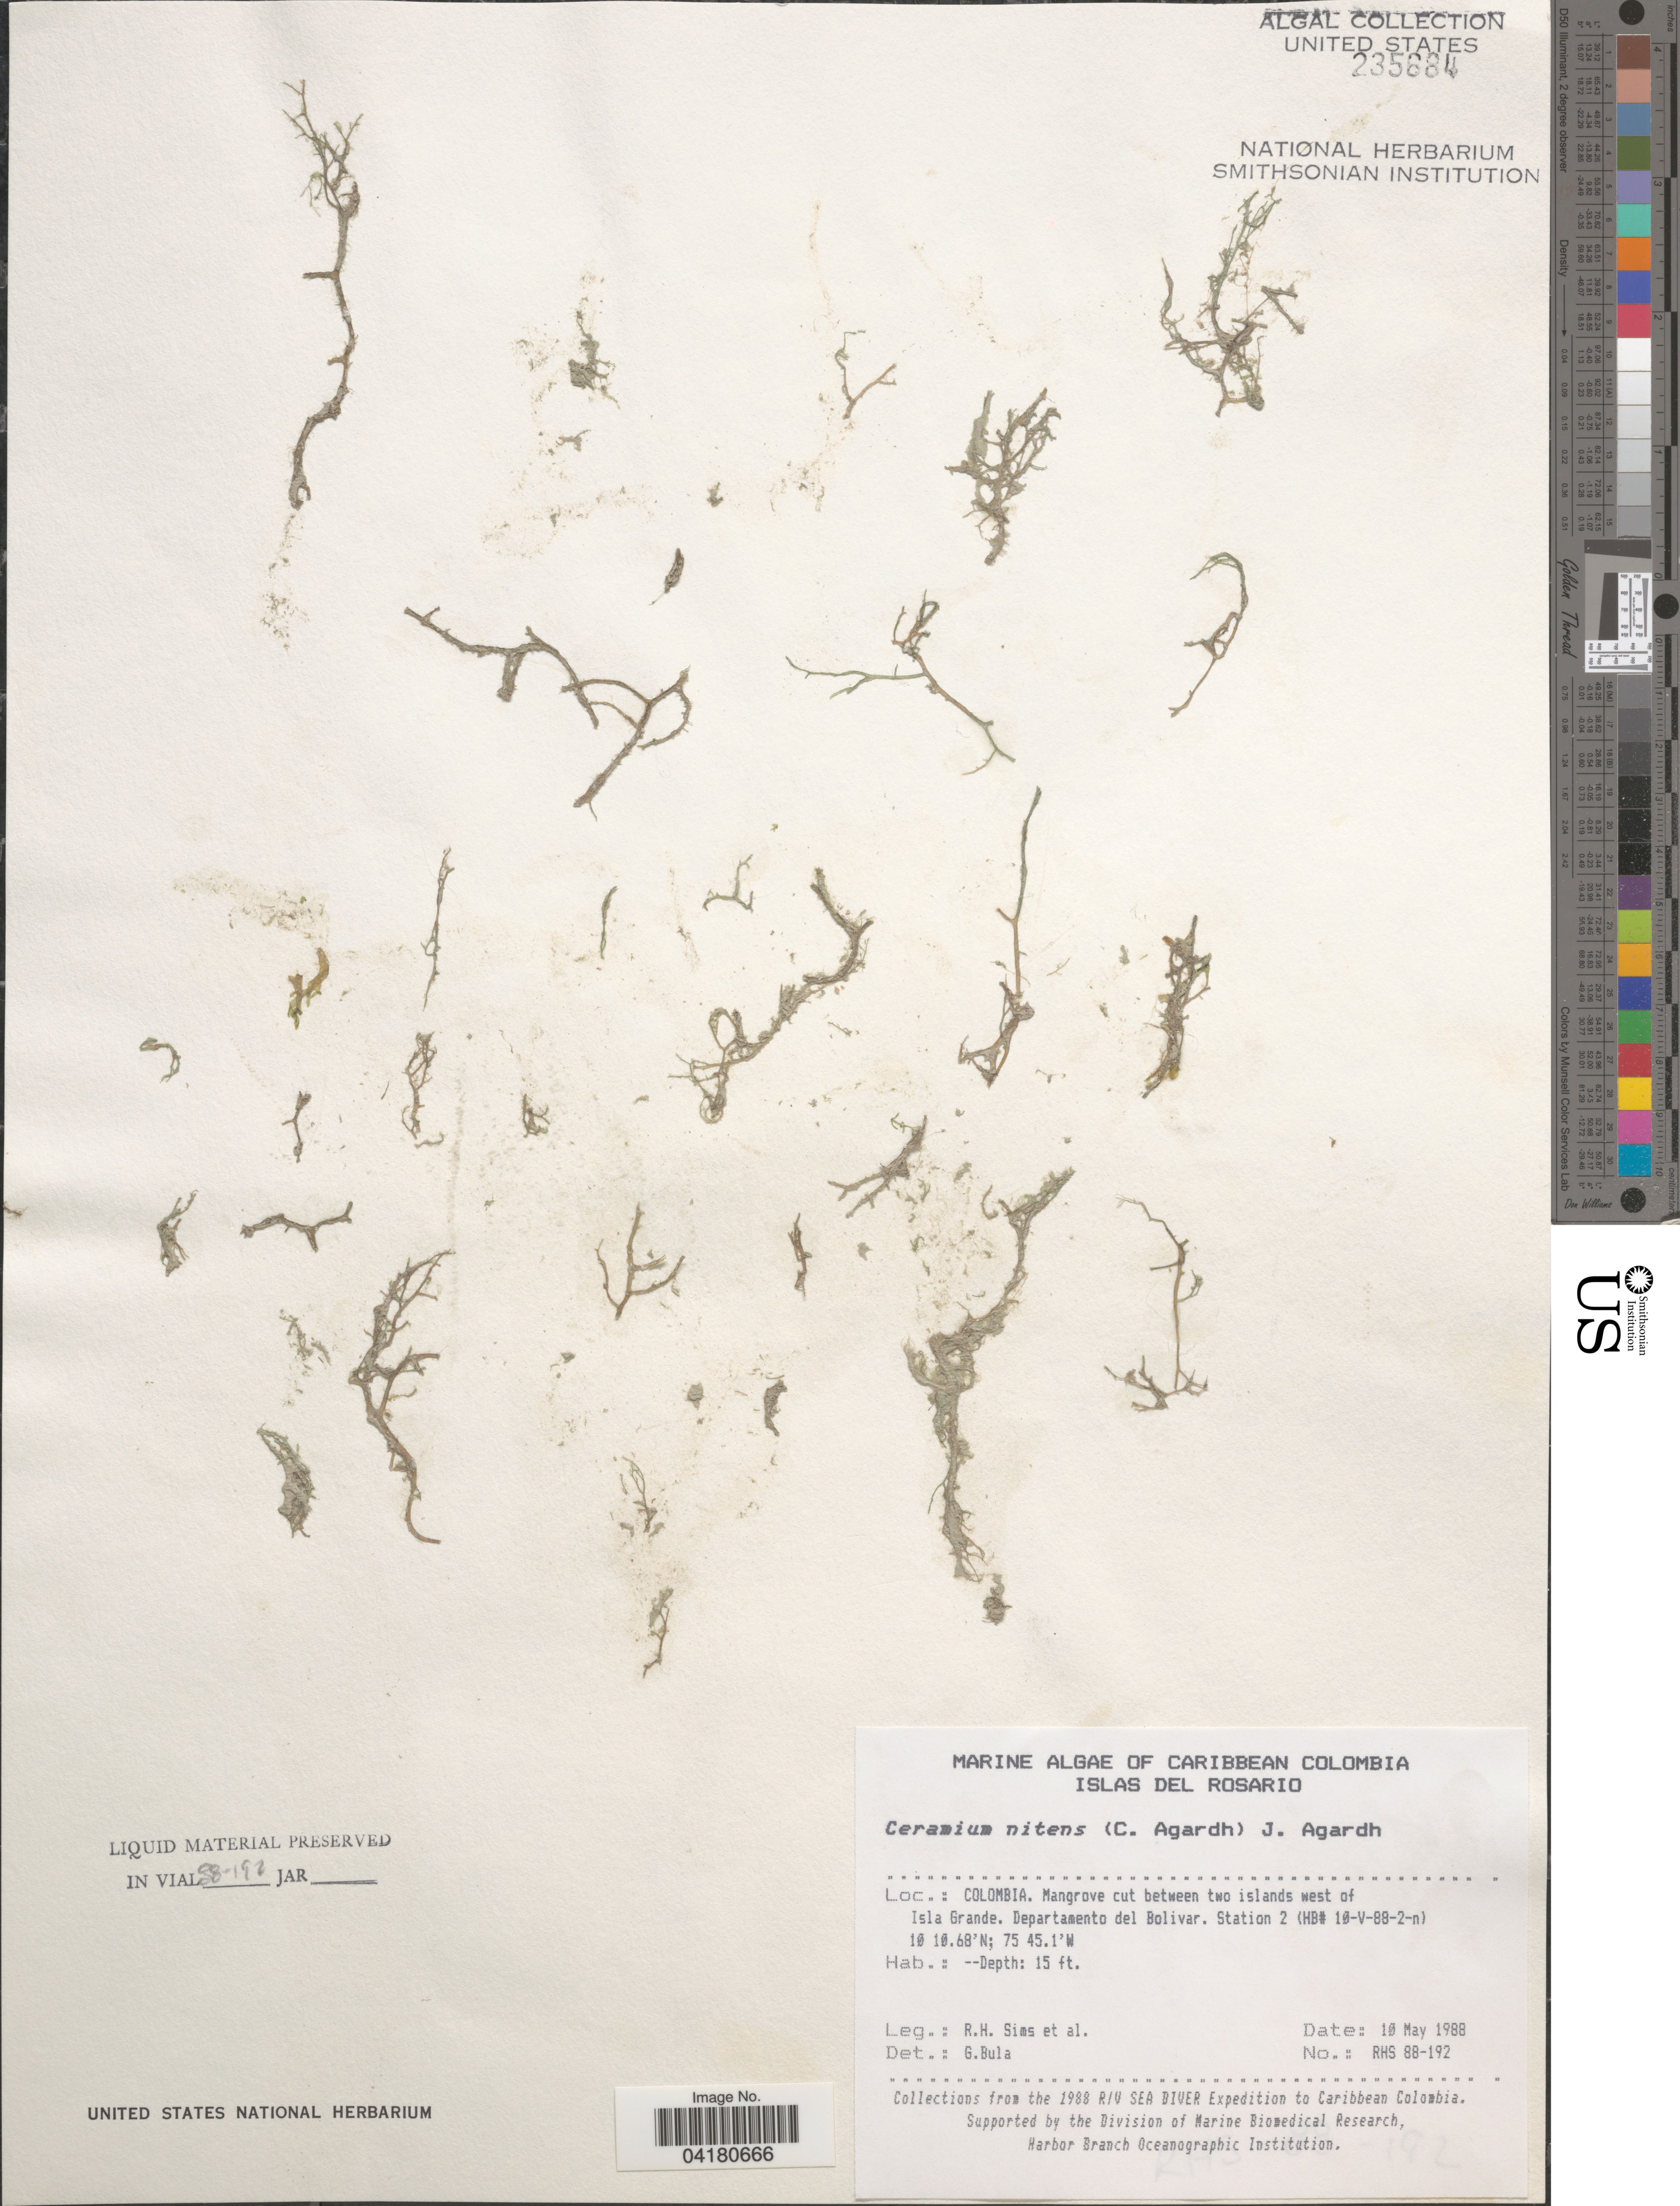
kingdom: Plantae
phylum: Rhodophyta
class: Florideophyceae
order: Ceramiales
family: Ceramiaceae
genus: Ceramium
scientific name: Ceramium nitens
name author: (C. Agardh) J. Agardh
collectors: R. H. Sims & et al.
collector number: RHS88-192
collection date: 1988-05-10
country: Colombia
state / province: Bolívar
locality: Caribbean Colombia. Mangrove cut between two islands west of Isla Grande. Departamento del Bolivar. Station 2 (HB# 10-V-88-2-n). The 1988 R/V Sea Diver Expedition to Caribbean Colombia.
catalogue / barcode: US 235684